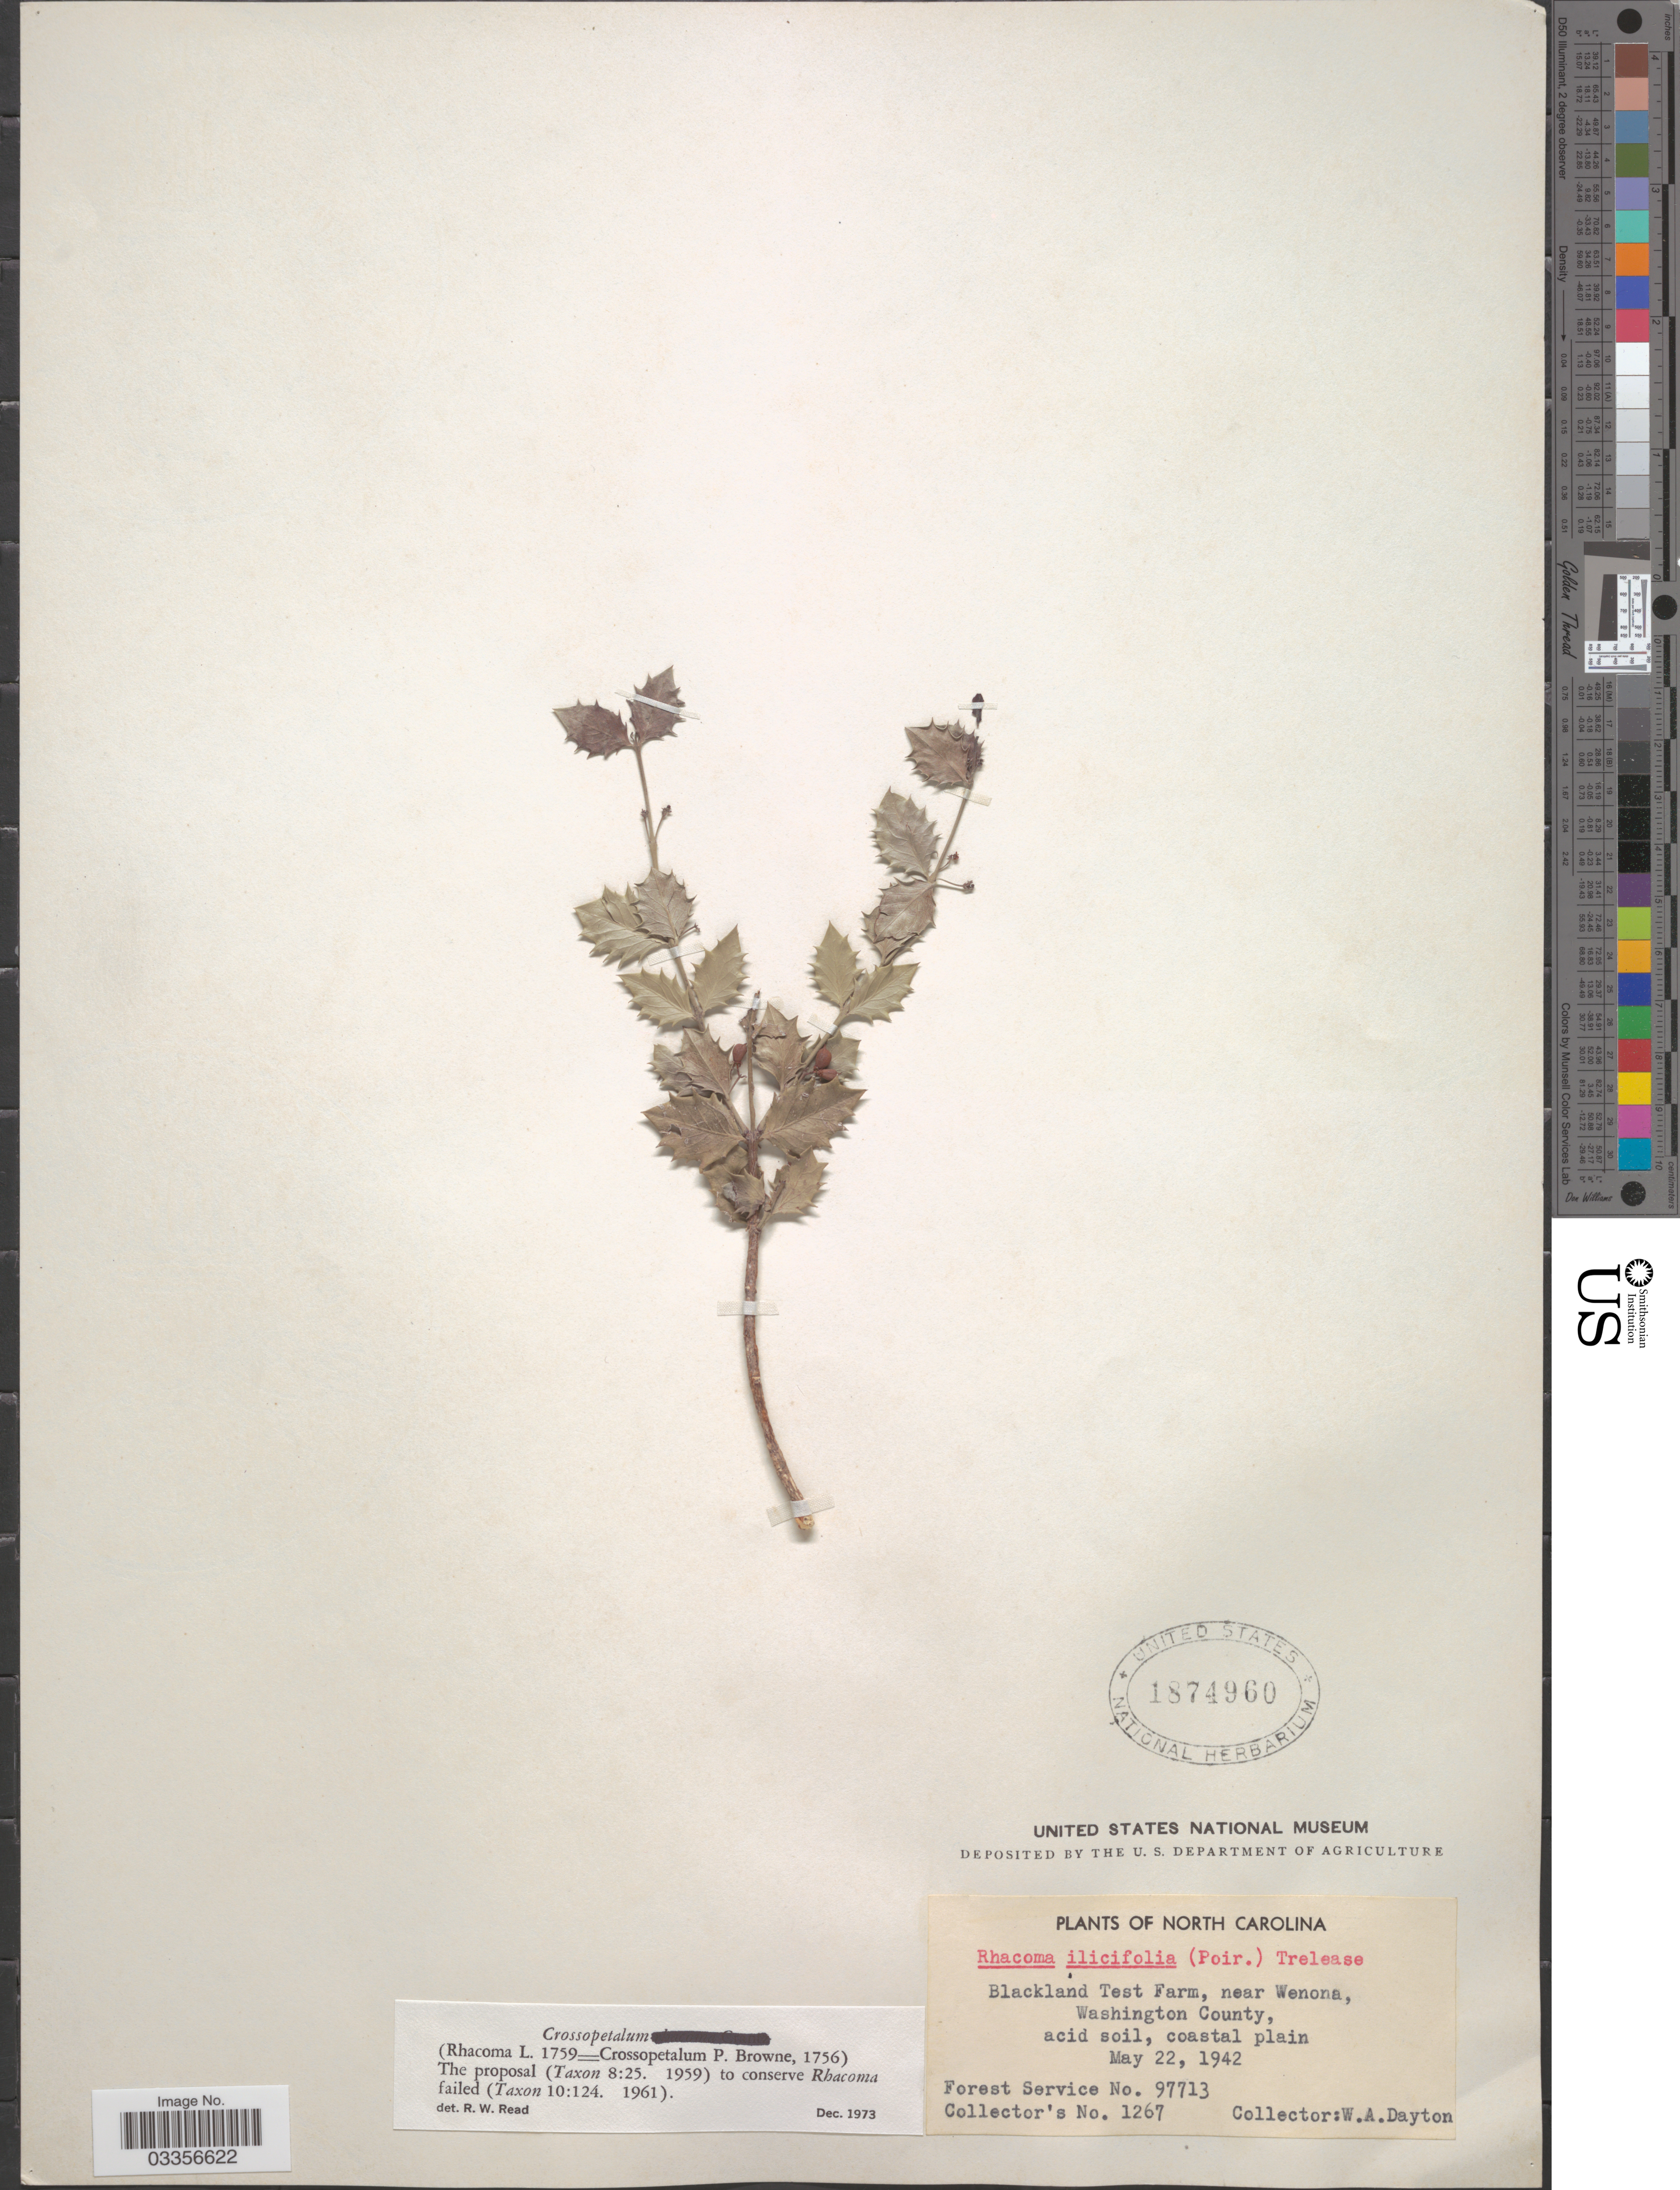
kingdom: Plantae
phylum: Tracheophyta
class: Magnoliopsida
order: Celastrales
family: Celastraceae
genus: Crossopetalum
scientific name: Crossopetalum ilicifolium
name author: (Poir.) Kuntze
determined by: Strong, Mark T., (BOT), Smithsonian Institution - National Museum of Natural History (UNITED STATES)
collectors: W. Dayton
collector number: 1267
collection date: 1942-05-22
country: United States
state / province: North Carolina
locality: Blackland Test Farm, near Wenona, Washington County.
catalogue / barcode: US 1874960